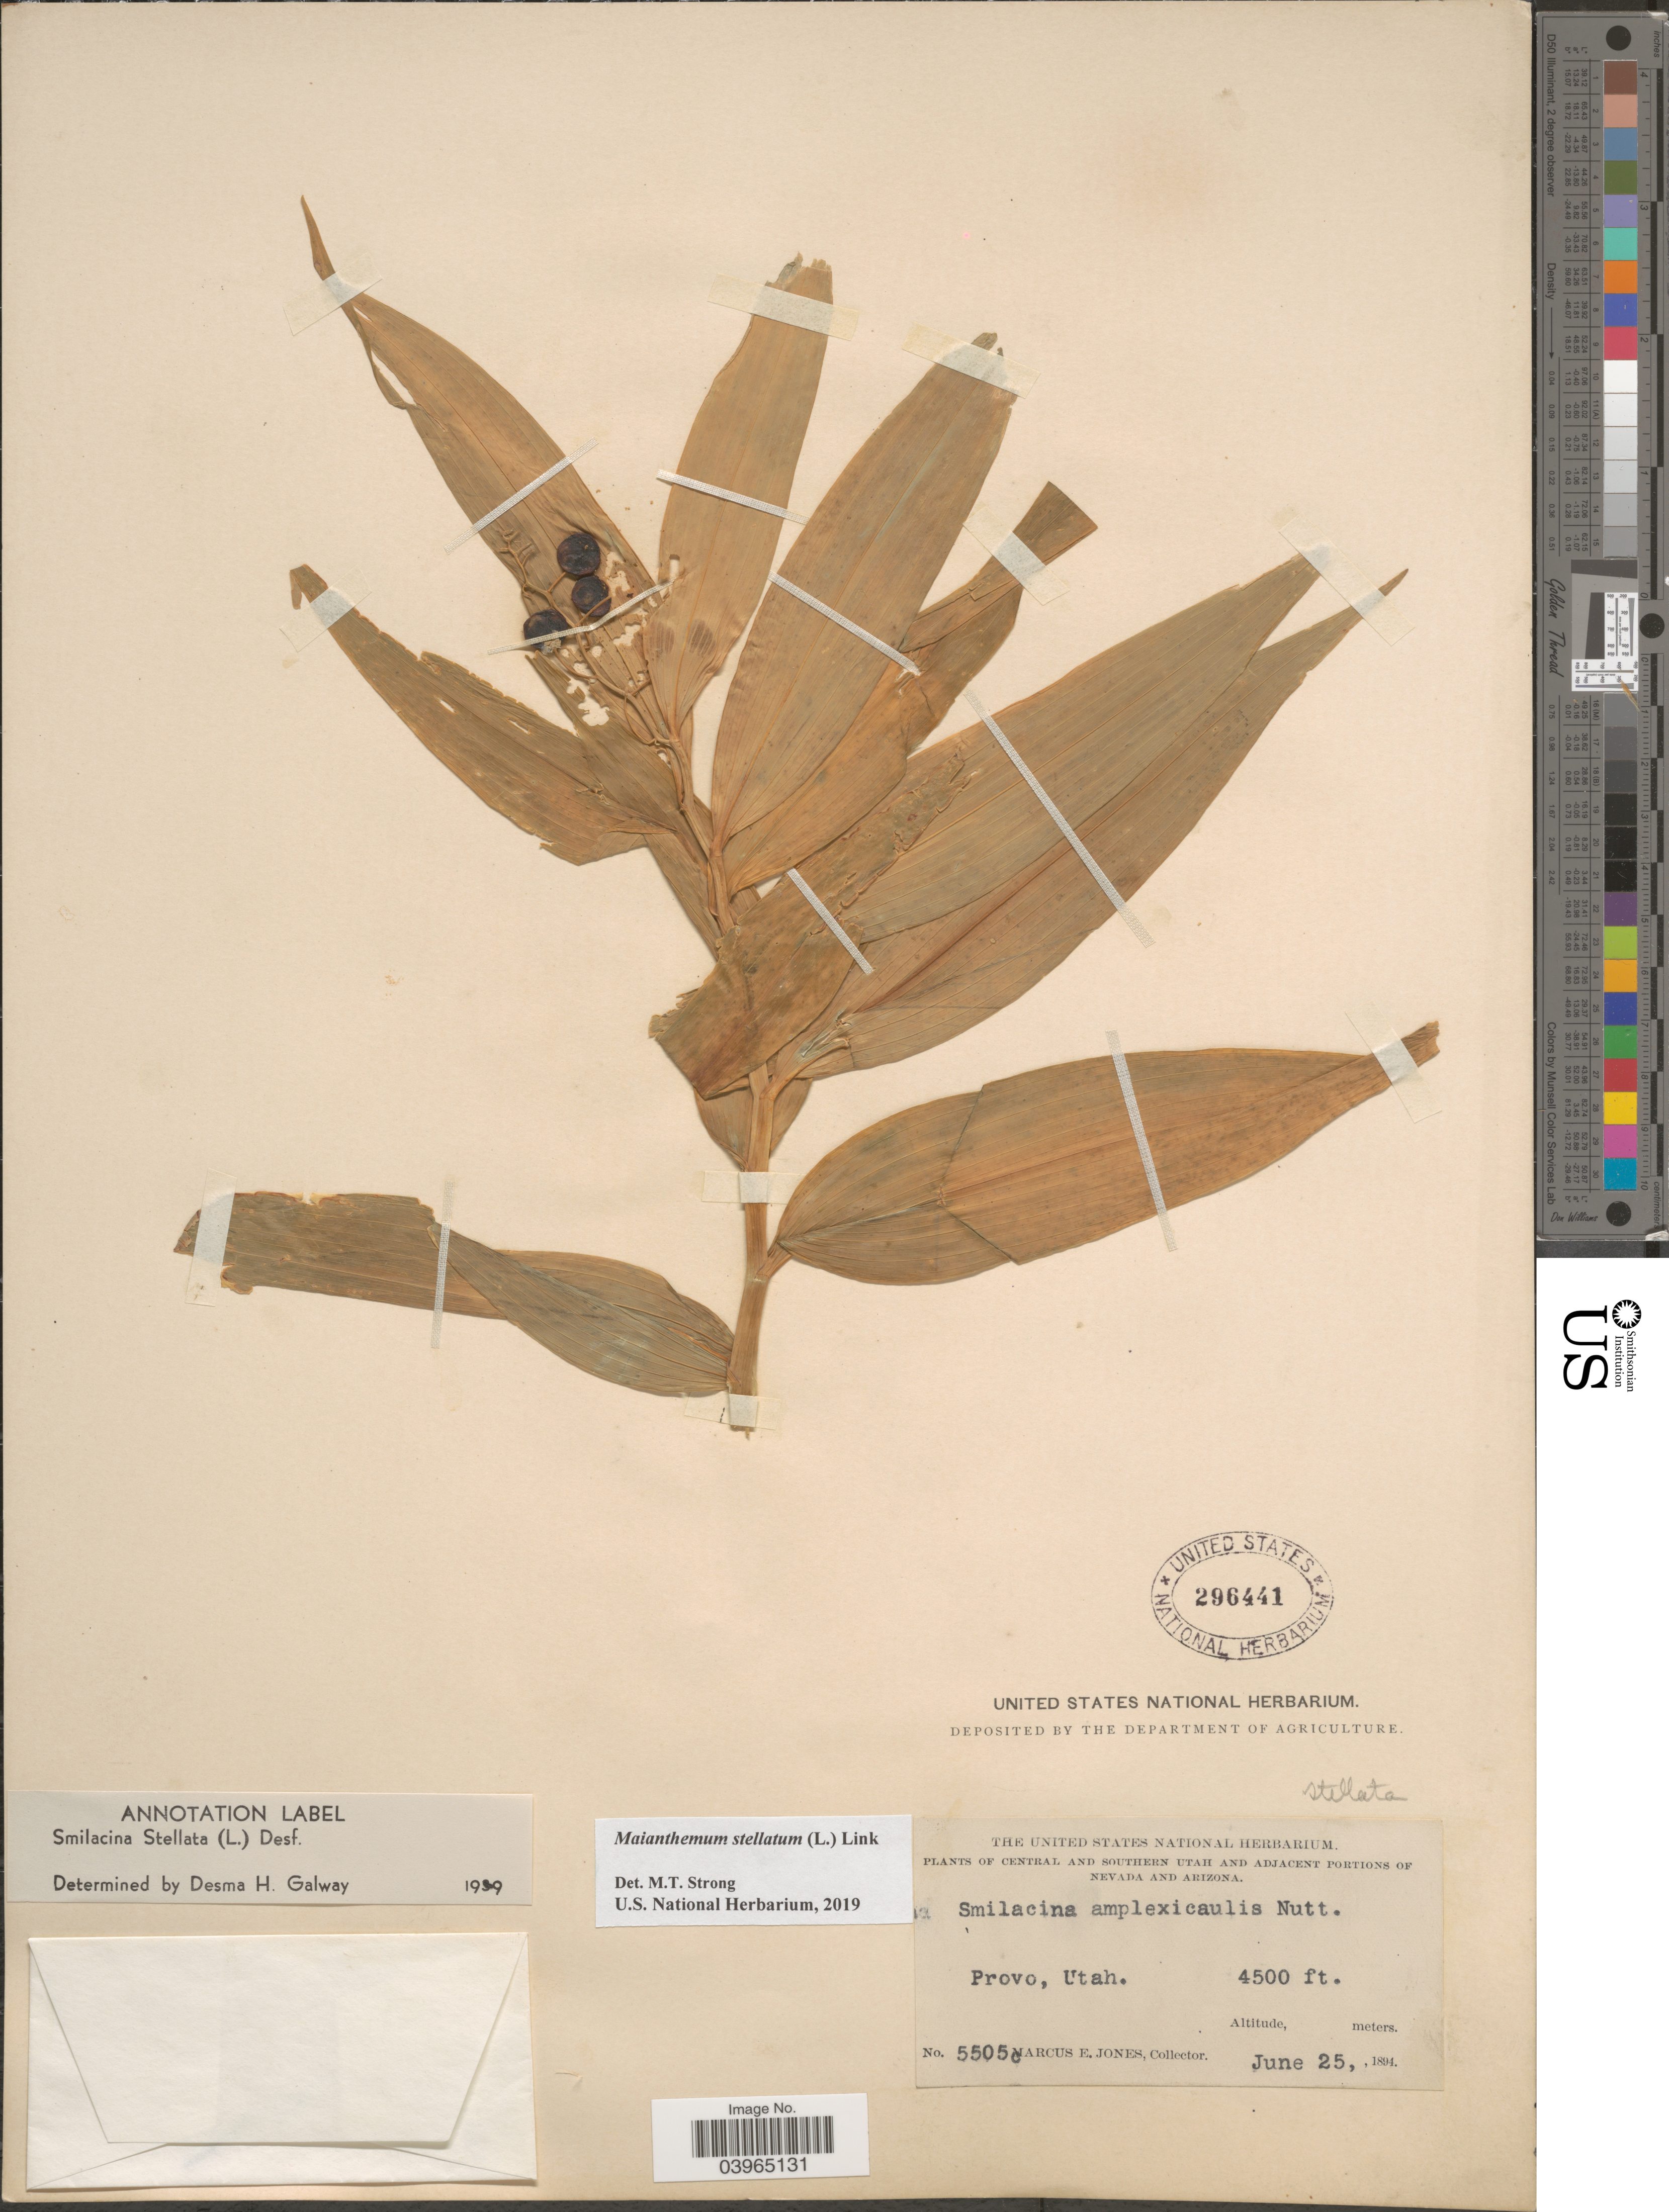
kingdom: Plantae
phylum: Tracheophyta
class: Liliopsida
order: Asparagales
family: Asparagaceae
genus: Maianthemum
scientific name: Maianthemum stellatum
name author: (L.) Link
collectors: M. E. Jones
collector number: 5505c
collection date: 1894-06-25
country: United States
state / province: Utah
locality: Central and Southern Utah. Provo.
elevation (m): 1372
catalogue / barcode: US 296441